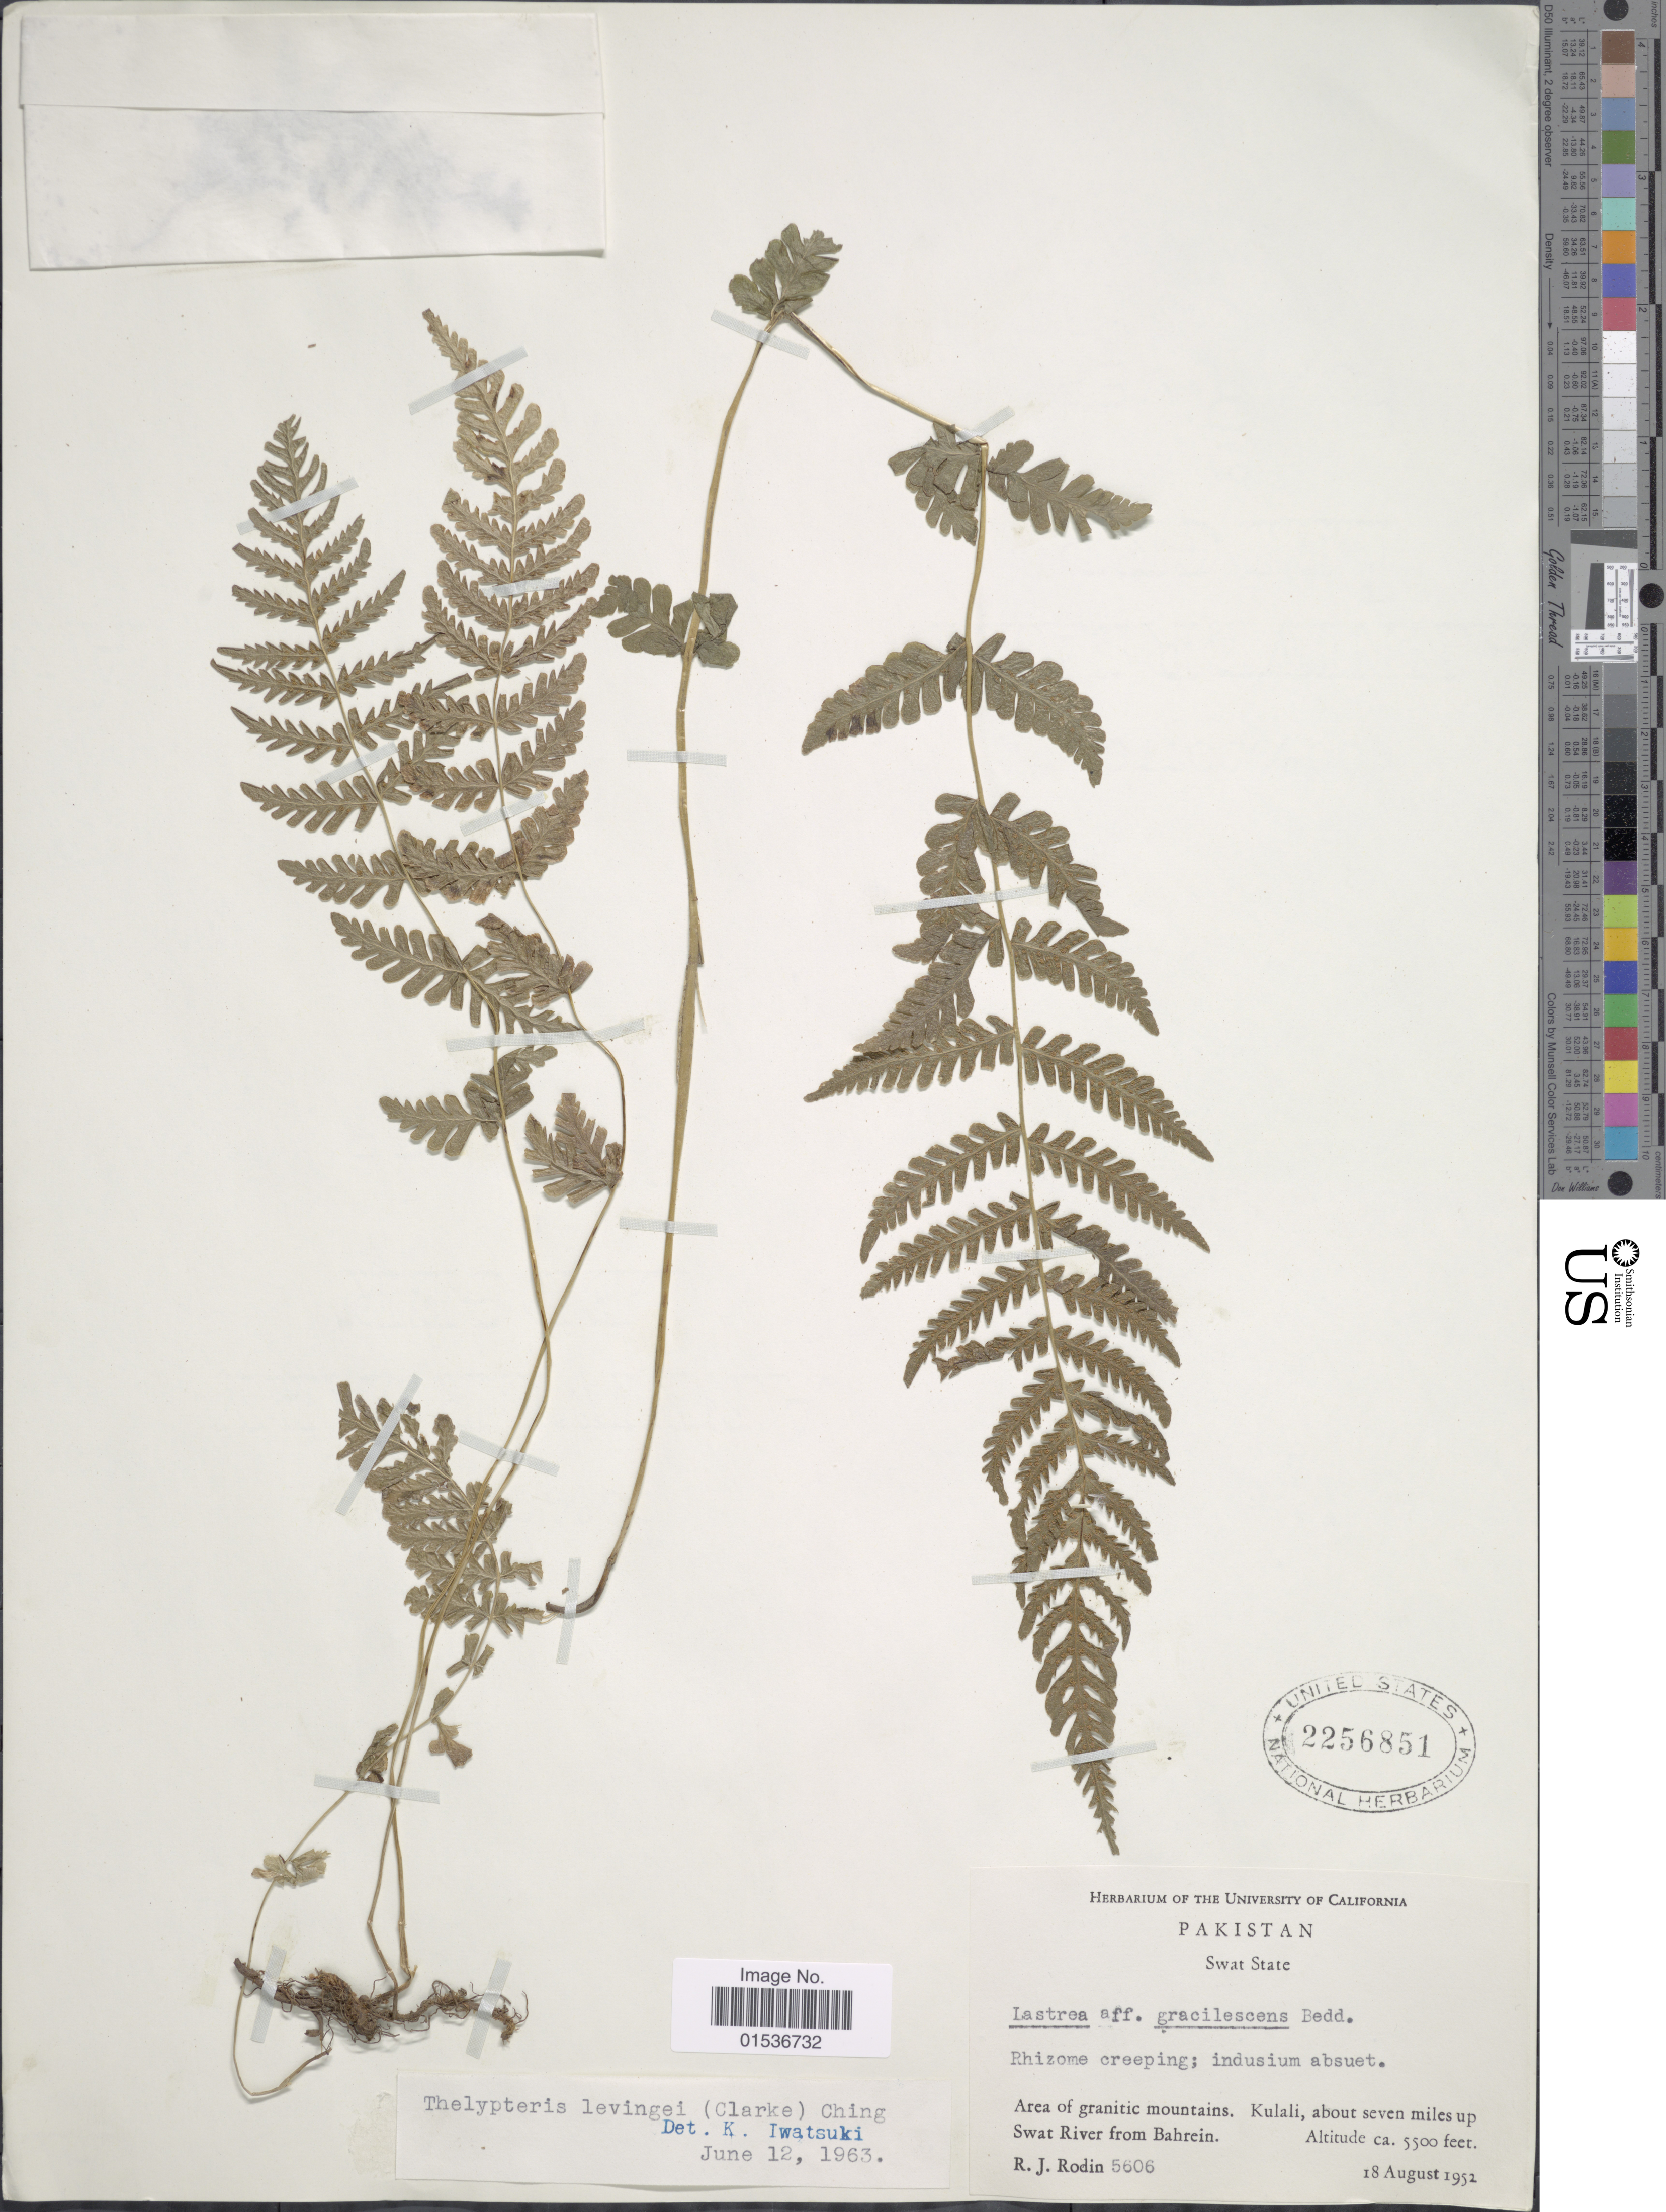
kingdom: Plantae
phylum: Tracheophyta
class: Polypodiopsida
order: Polypodiales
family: Thelypteridaceae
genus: Pseudophegopteris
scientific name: Pseudophegopteris levingei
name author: (C.B. Clarke) Ching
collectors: R. J. Rodin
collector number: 5606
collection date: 1952-08-18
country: Pakistan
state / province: Khyber Pakhtunkhwa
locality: Pakistan, Swat State, Area of granitic mountains, Kulali about seven miles up Swat River from Bahrein.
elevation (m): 1676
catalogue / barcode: US 2256851